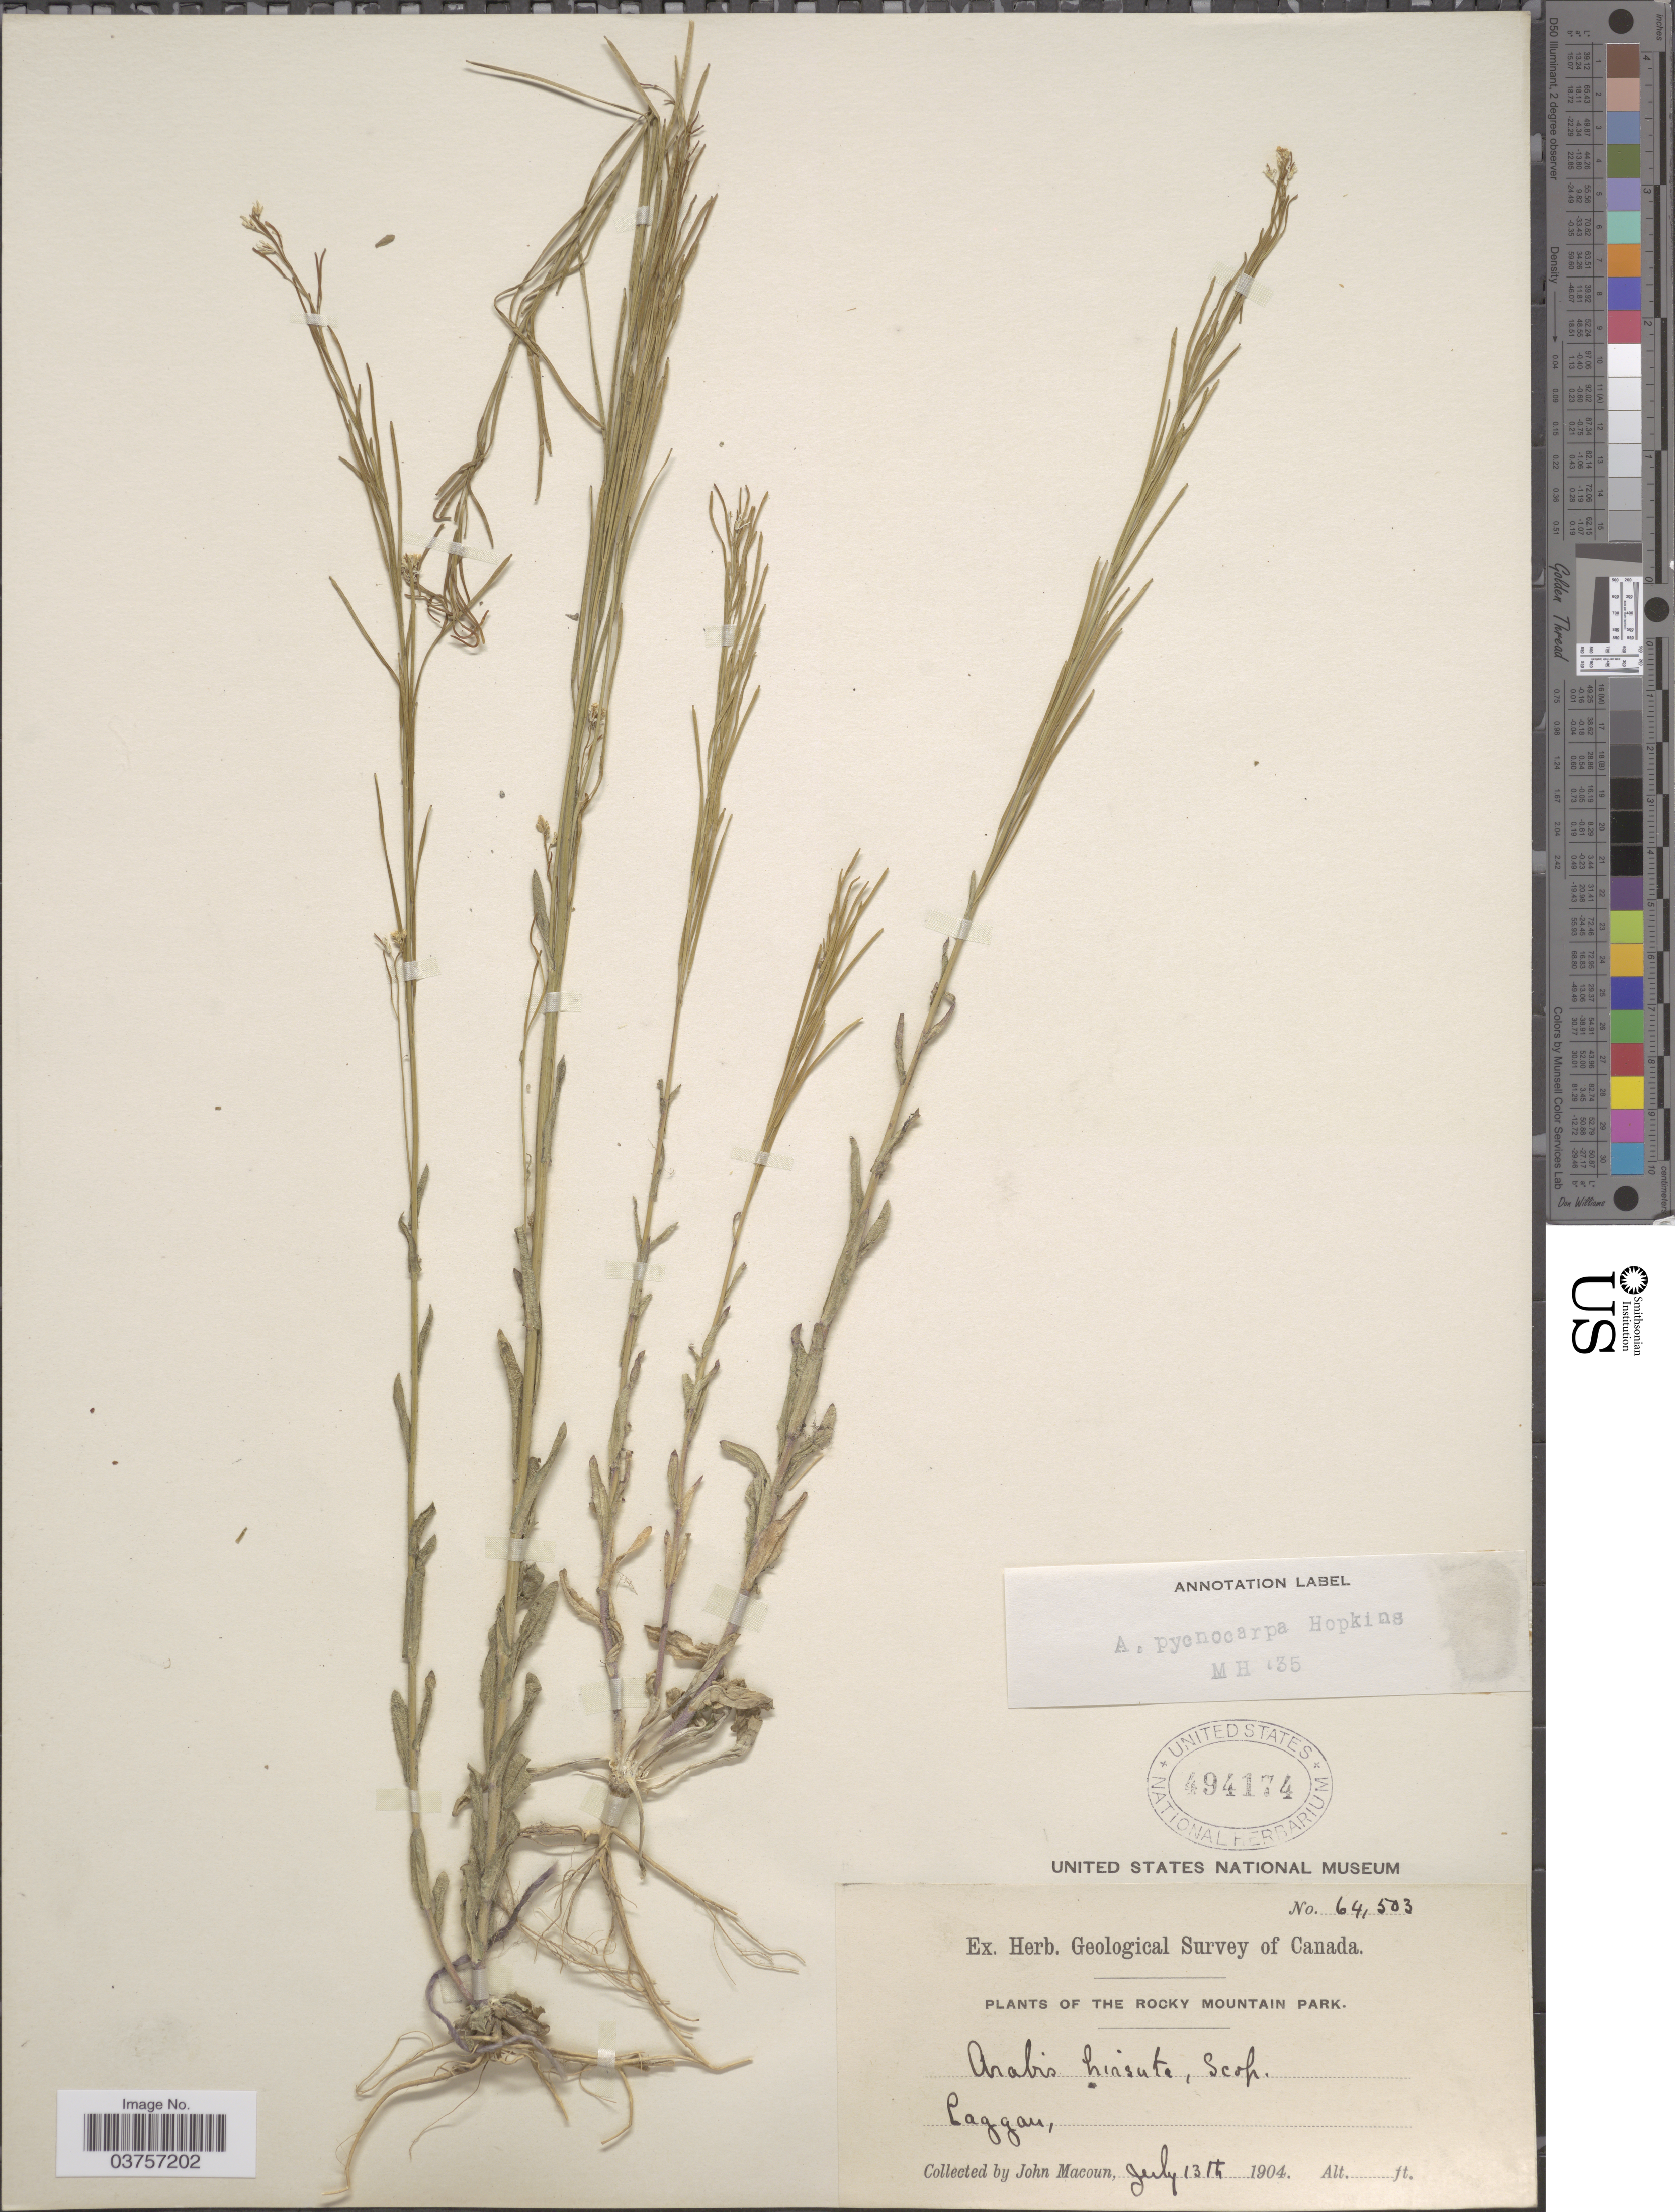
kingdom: Plantae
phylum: Tracheophyta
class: Magnoliopsida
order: Brassicales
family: Brassicaceae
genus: Arabis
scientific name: Arabis hirsuta var. pycnocarpa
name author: M. Hopkins & Rollins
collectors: J. Macoun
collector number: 64503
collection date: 1904-07-13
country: Canada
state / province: Alberta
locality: The Rocky Mountain Park; Laggan.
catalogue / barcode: US 494174